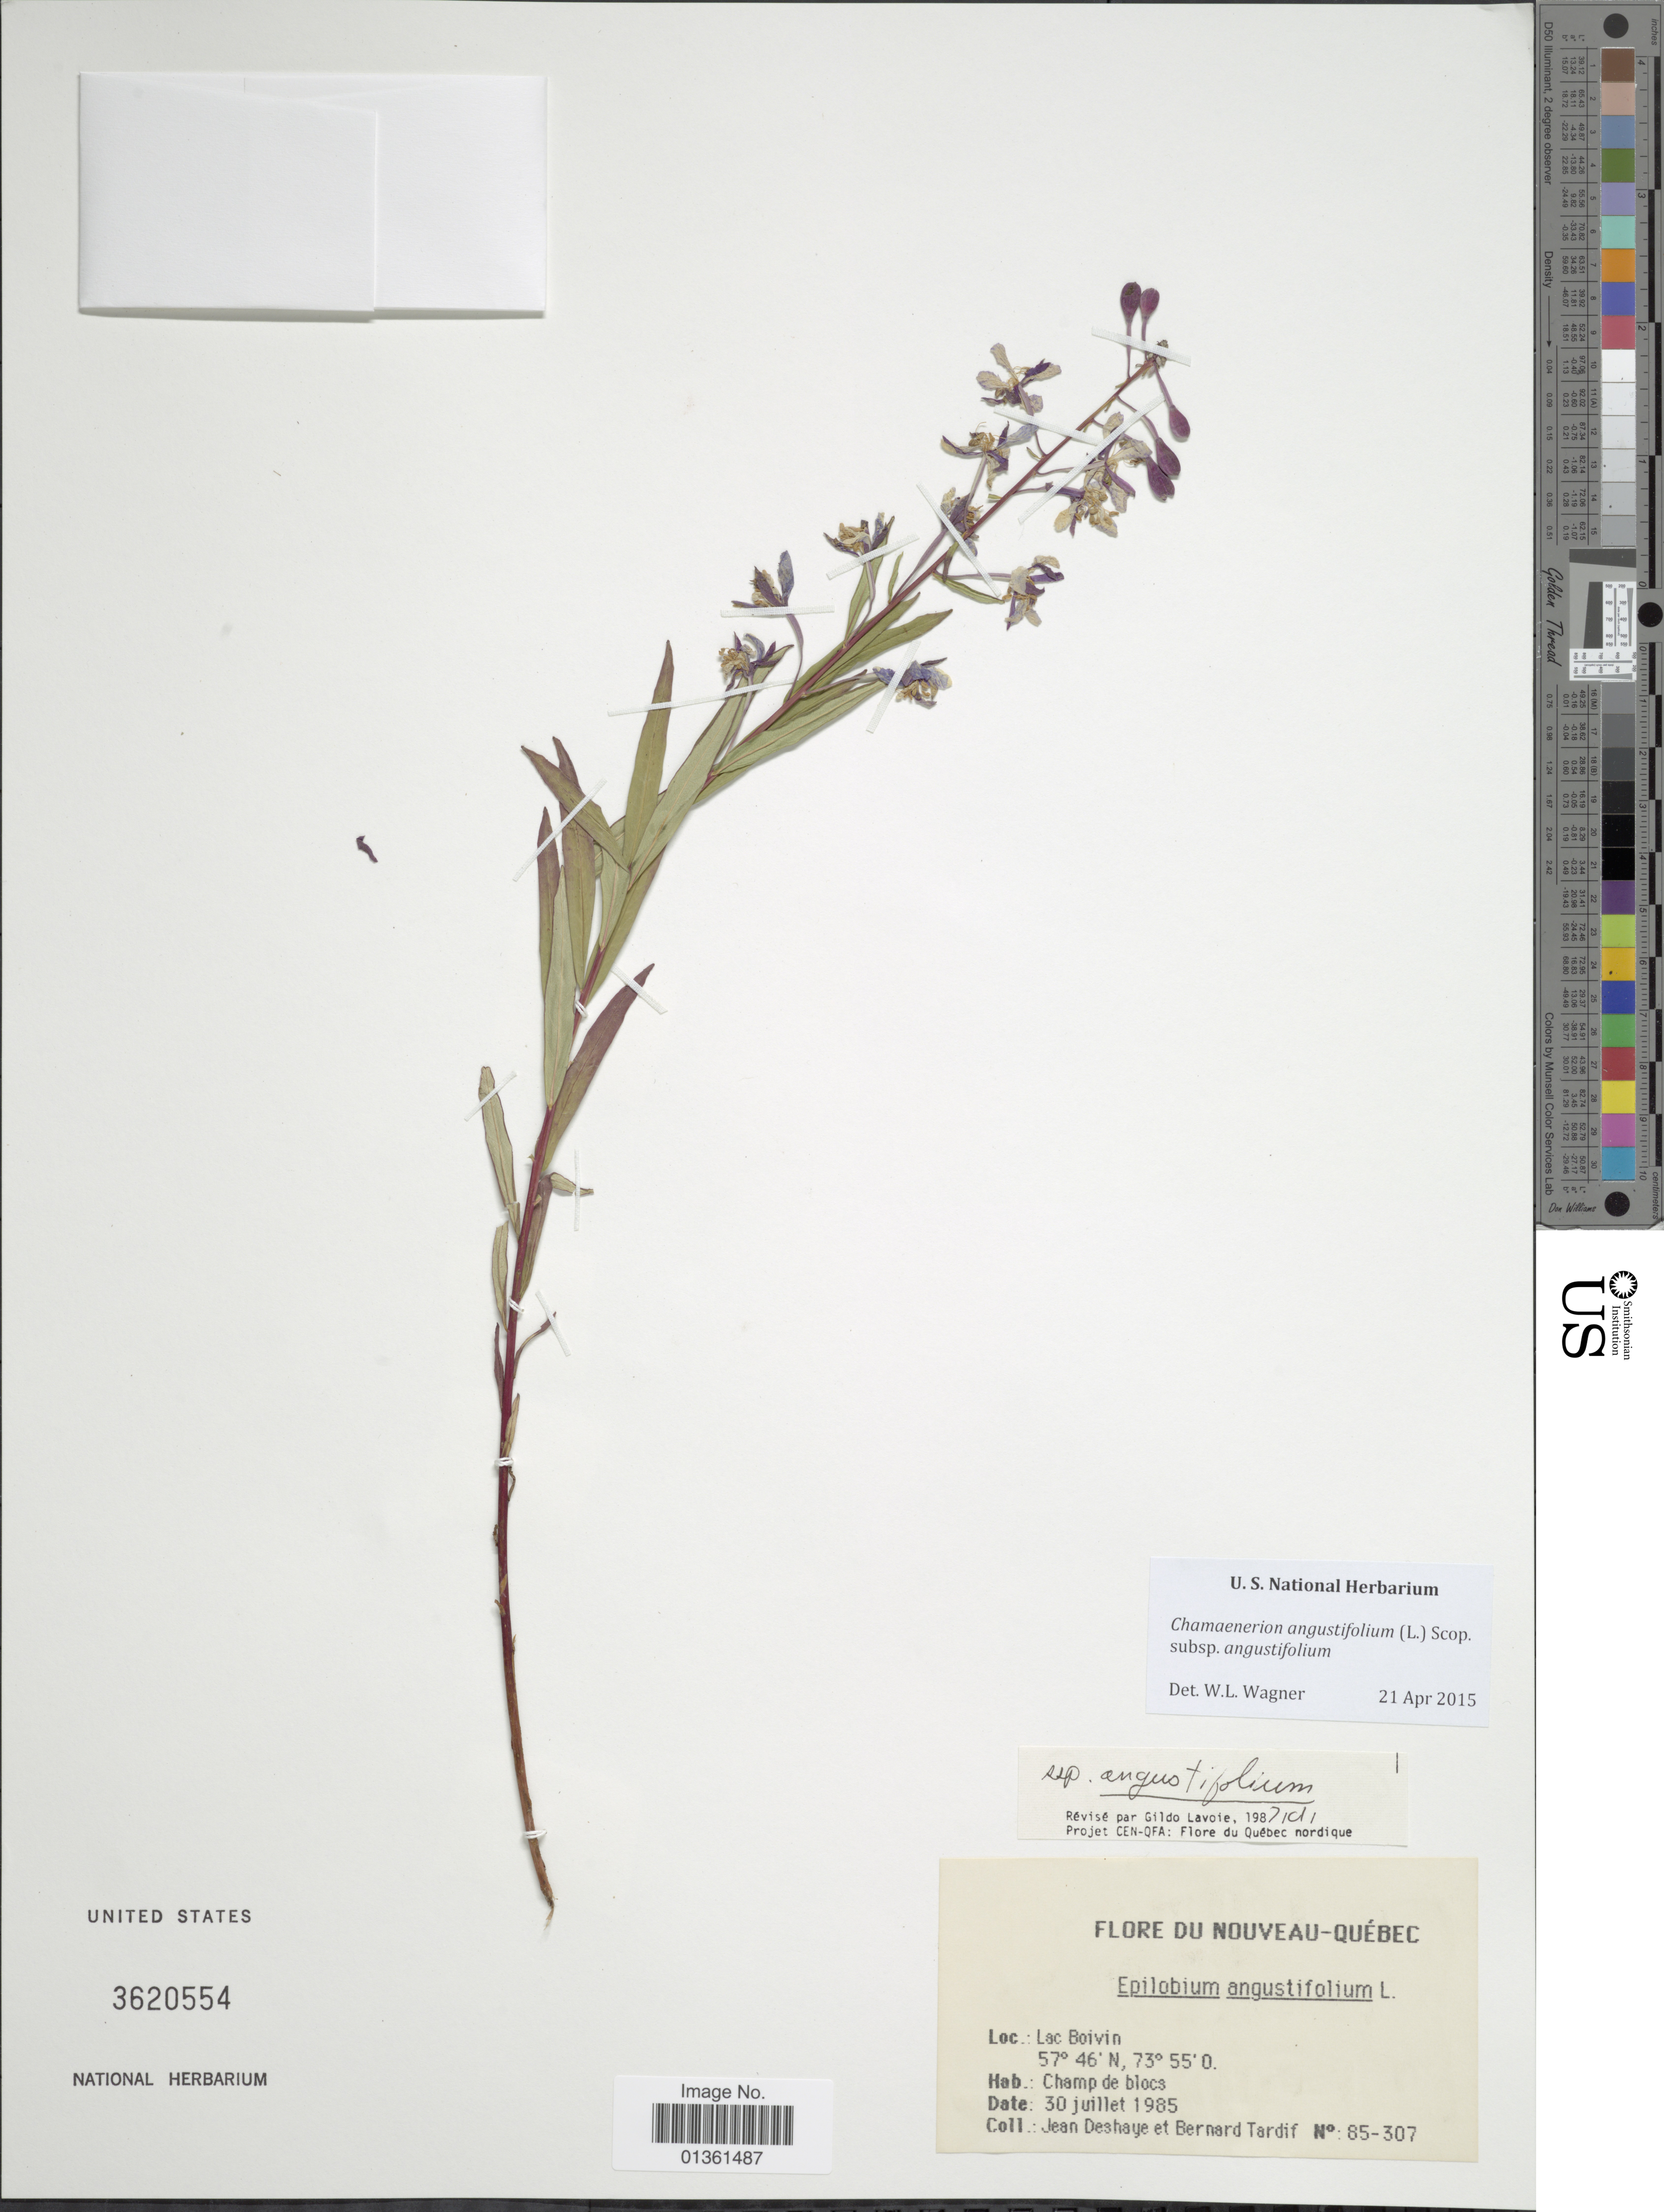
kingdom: Plantae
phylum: Tracheophyta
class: Magnoliopsida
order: Myrtales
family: Onagraceae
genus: Chamaenerion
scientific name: Chamaenerion angustifolium subsp. angustifolium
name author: (L.) Scop.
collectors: J. Deshaye & B. Tardif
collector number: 85-307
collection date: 1985-07-30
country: Canada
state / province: Quebec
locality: Nouveau-Québec. Lac Boivin.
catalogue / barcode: US 3620554